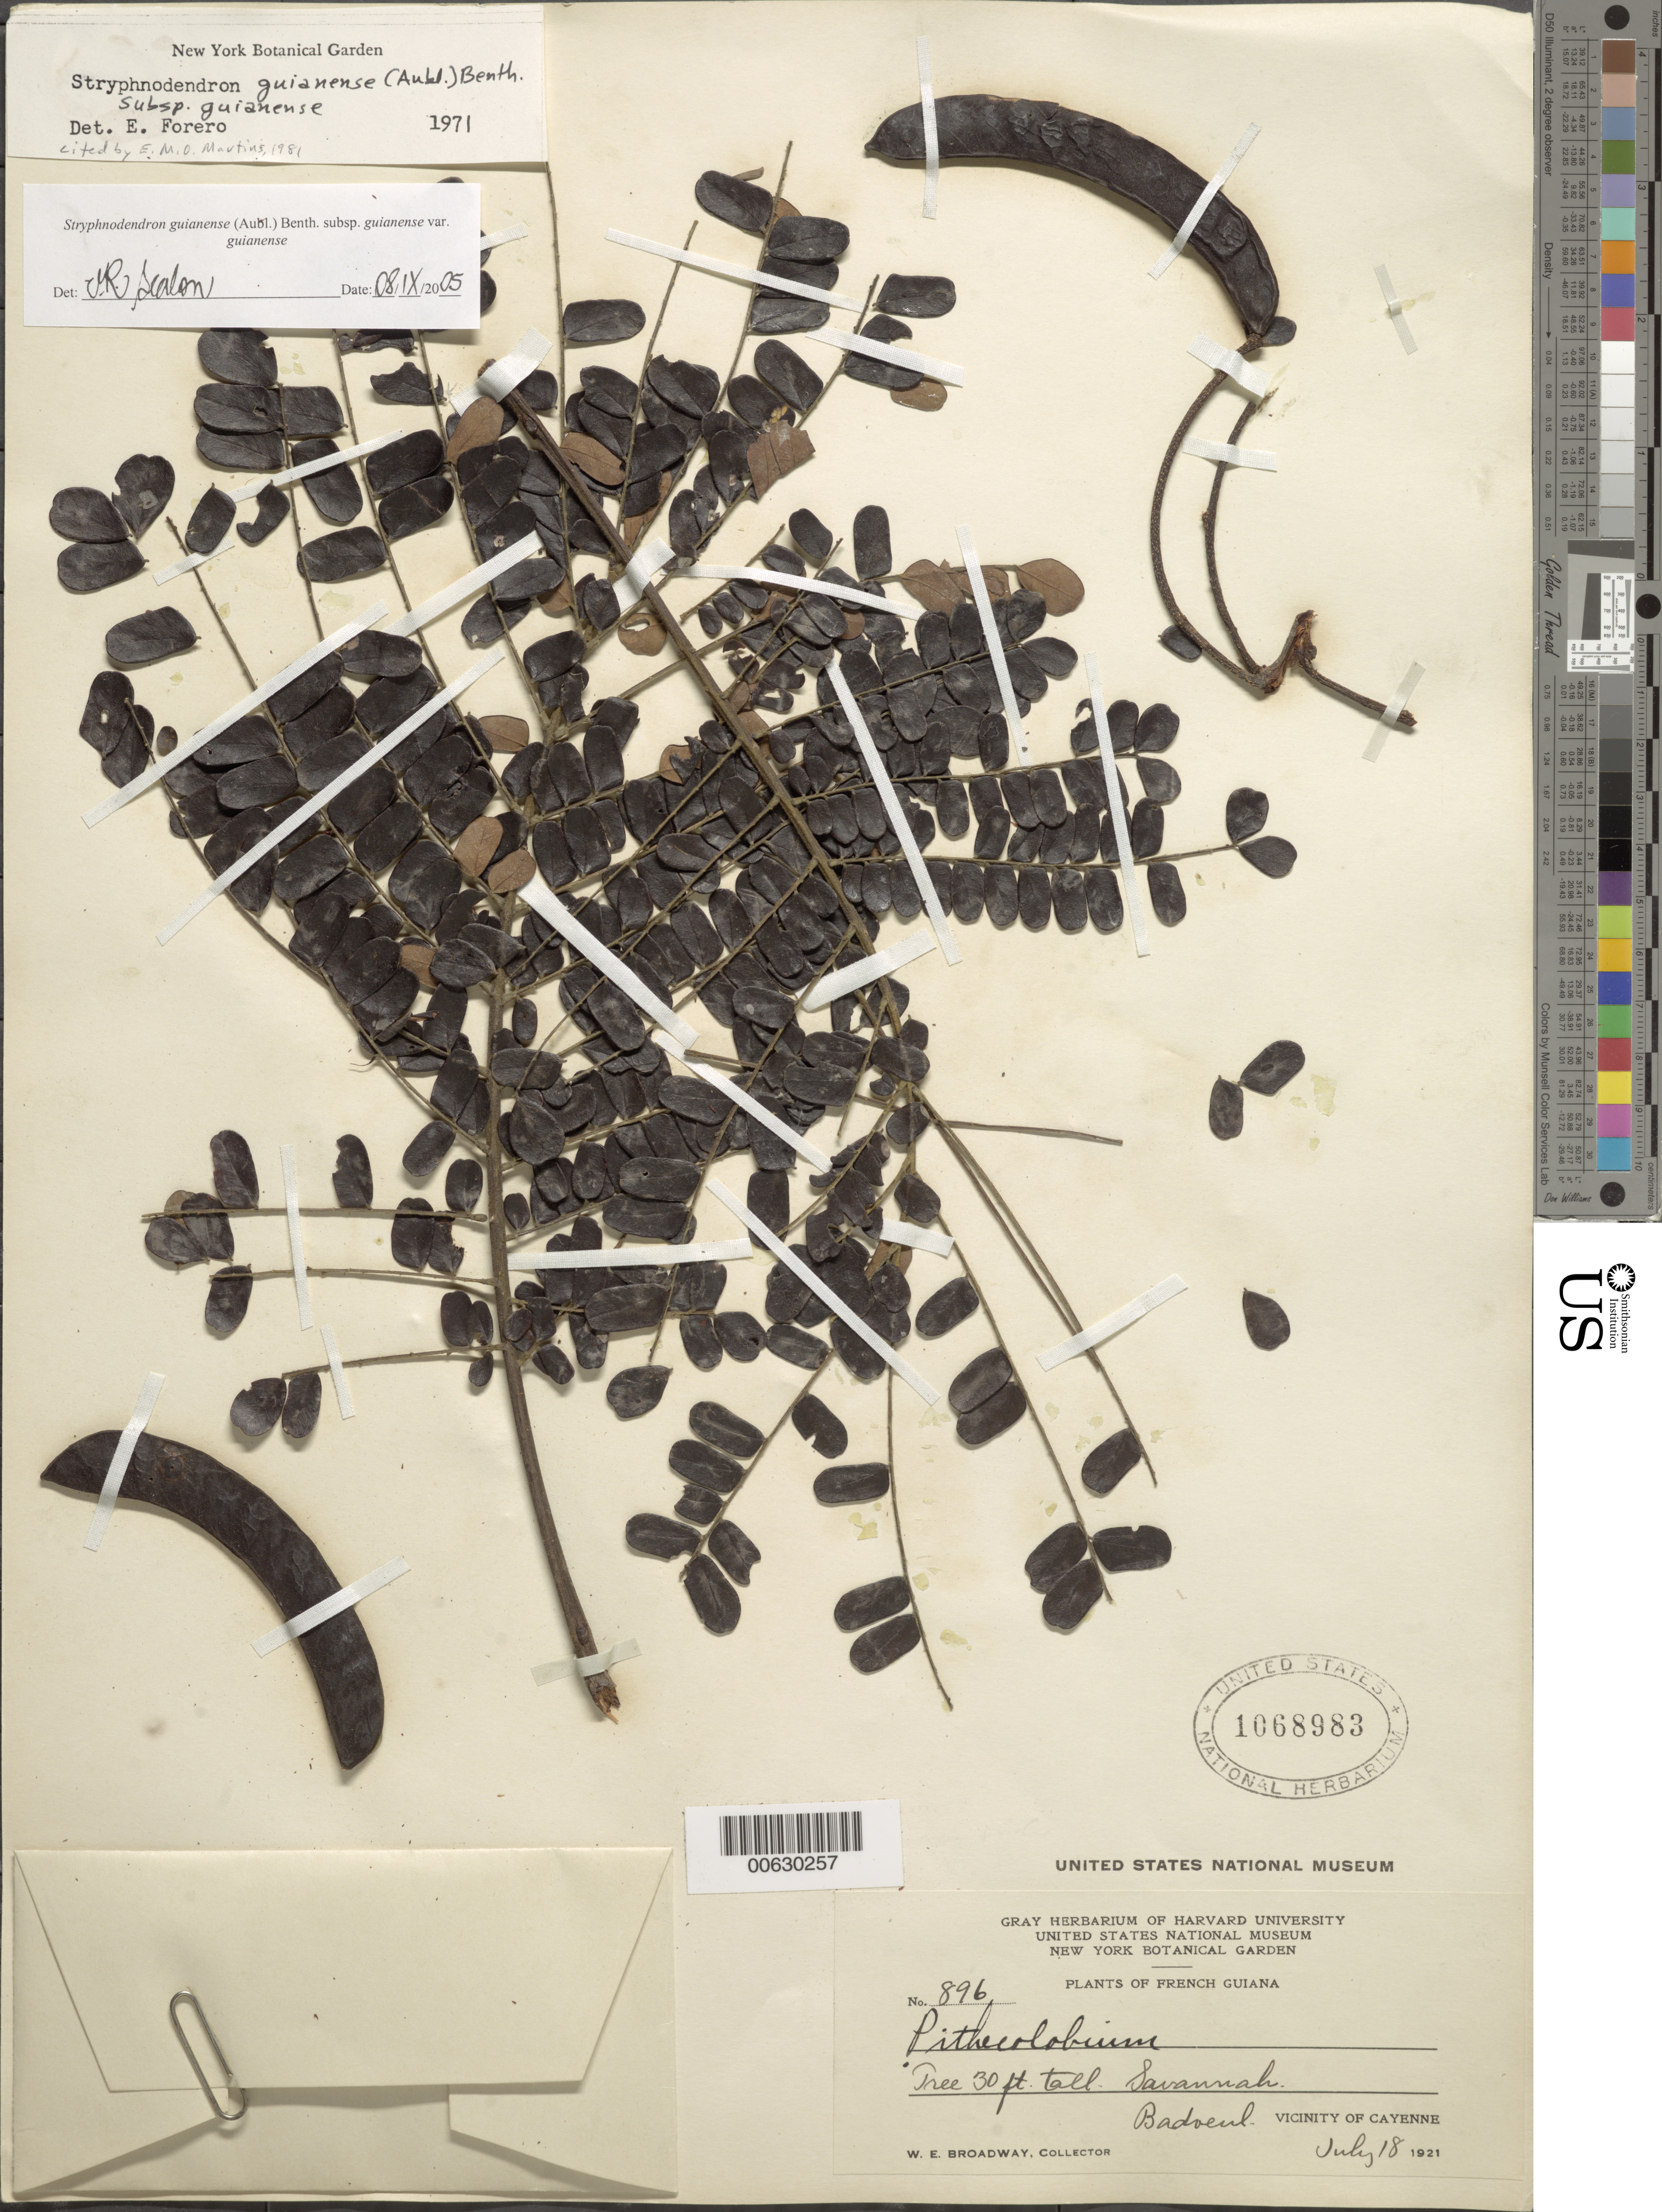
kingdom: Plantae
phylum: Tracheophyta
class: Magnoliopsida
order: Fabales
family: Fabaceae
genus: Stryphnodendron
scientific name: Stryphnodendron guianense subsp. guianense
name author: (Aubl.) Benth.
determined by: Forero, E.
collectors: W. E. Broadway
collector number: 896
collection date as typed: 18-Jul-21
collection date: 1921-07-18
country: French Guiana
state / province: Cayenne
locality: Cayenne, vic., Badoeul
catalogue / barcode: US 1068983